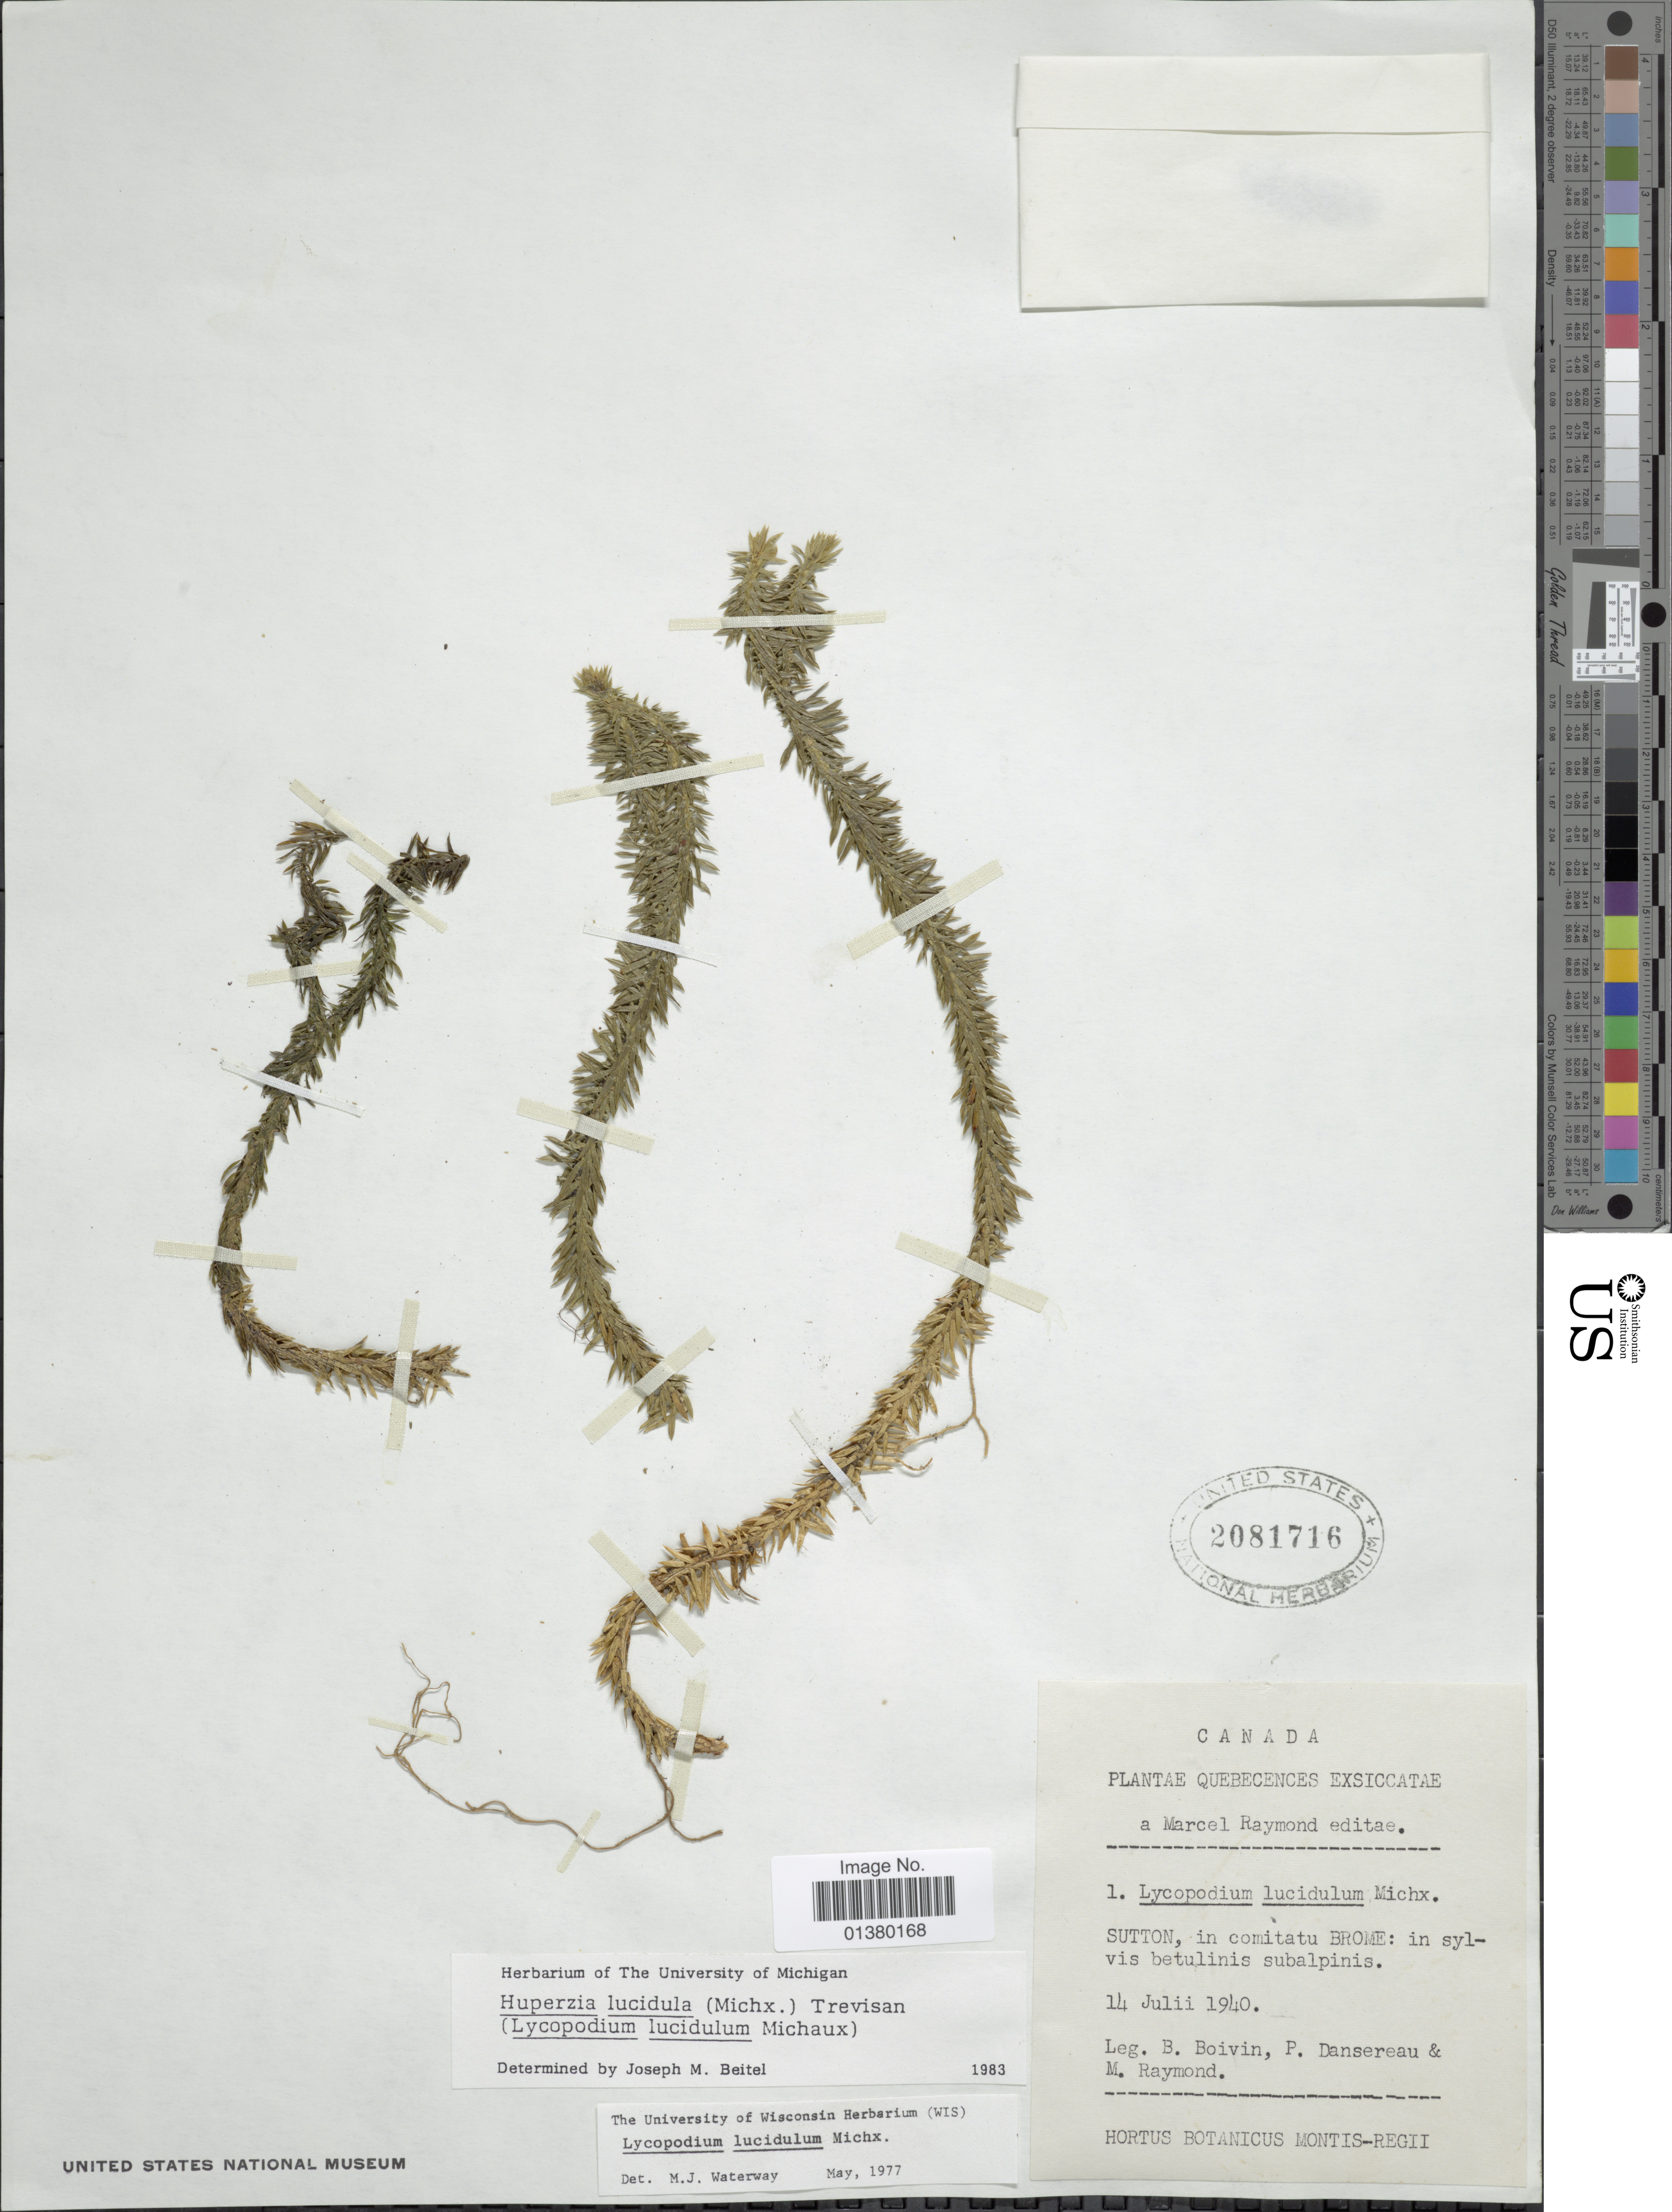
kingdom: Plantae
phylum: Tracheophyta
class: Lycopodiopsida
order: Lycopodiales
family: Lycopodiaceae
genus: Huperzia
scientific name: Huperzia lucidula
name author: (Michx.) Trevis.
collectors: J. R. B. Boivin, P. Dansereau & M. Raymond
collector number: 1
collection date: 1940-07-14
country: Canada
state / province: Quebec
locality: Sutton, in comitatu Brome: in sylvis betulnis subalpinis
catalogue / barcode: US 2081716